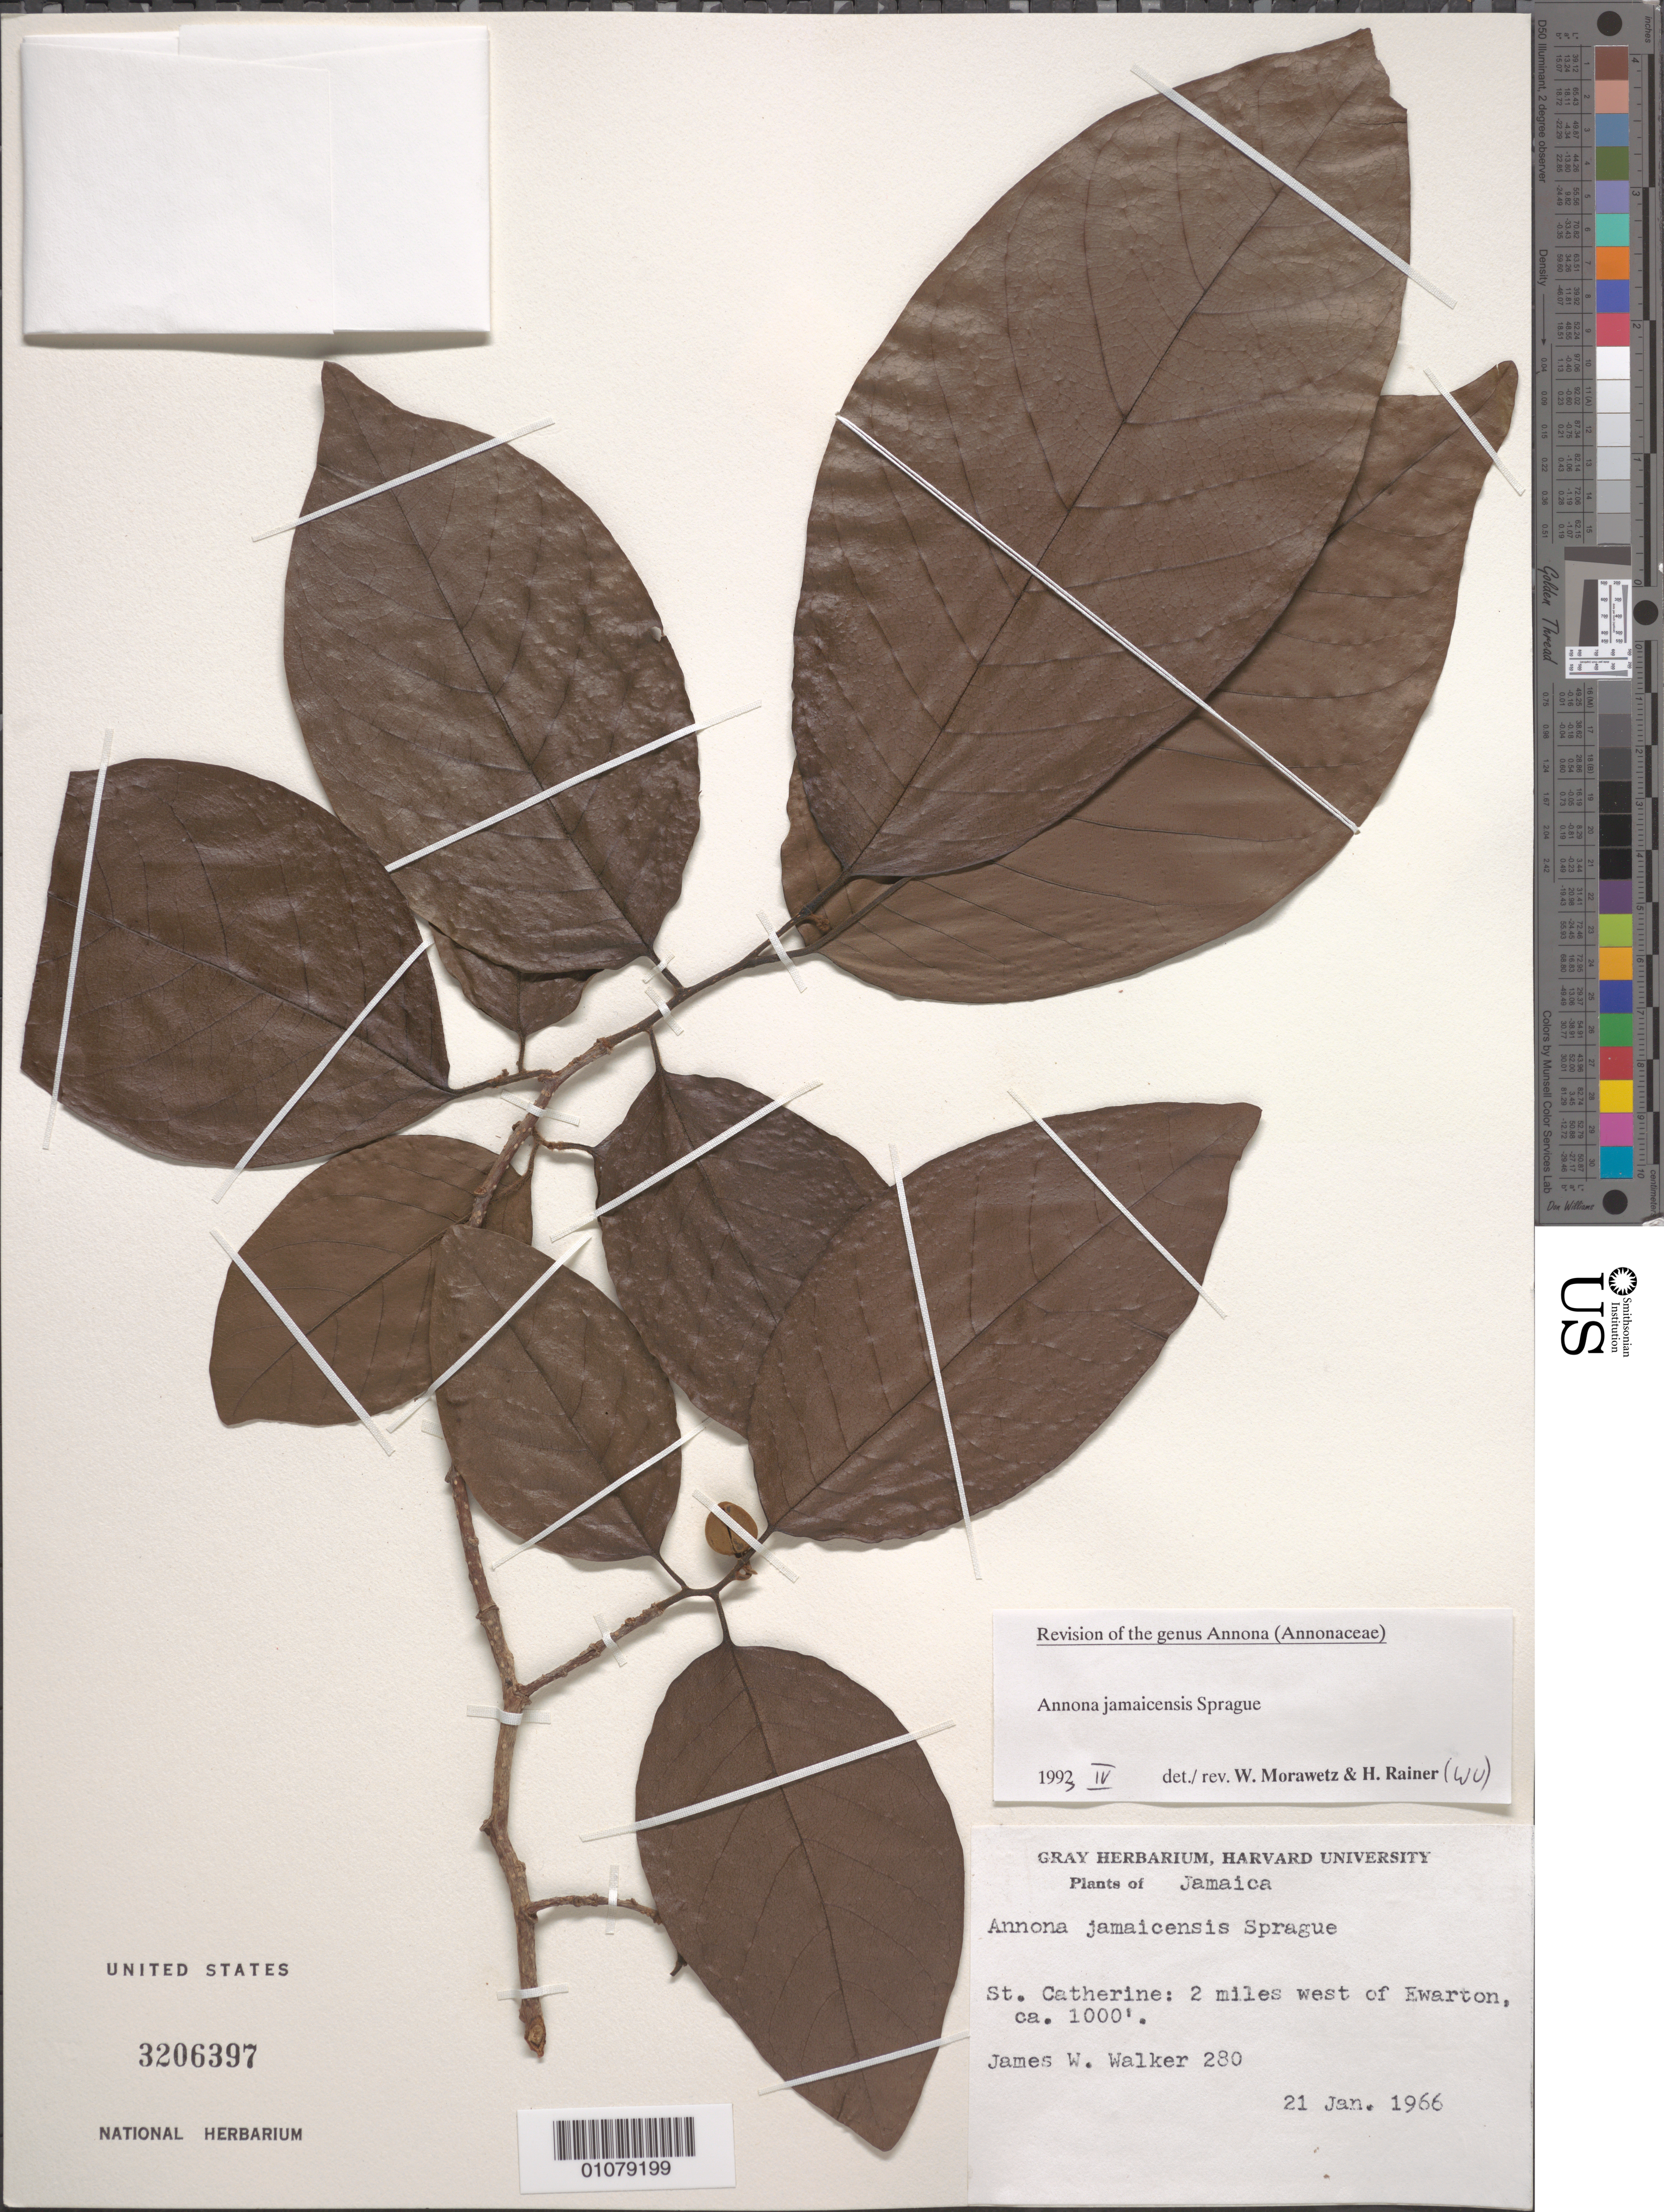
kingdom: Plantae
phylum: Tracheophyta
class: Magnoliopsida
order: Magnoliales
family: Annonaceae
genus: Annona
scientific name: Annona jamaicensis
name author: Sprague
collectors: J. W. Walker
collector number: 280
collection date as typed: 21 Jan 1966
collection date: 1966-01-21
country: Jamaica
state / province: Saint Catherine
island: Jamaica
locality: St. Catherine: 2 miles west of Ewarton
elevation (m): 305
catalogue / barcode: US 3206397